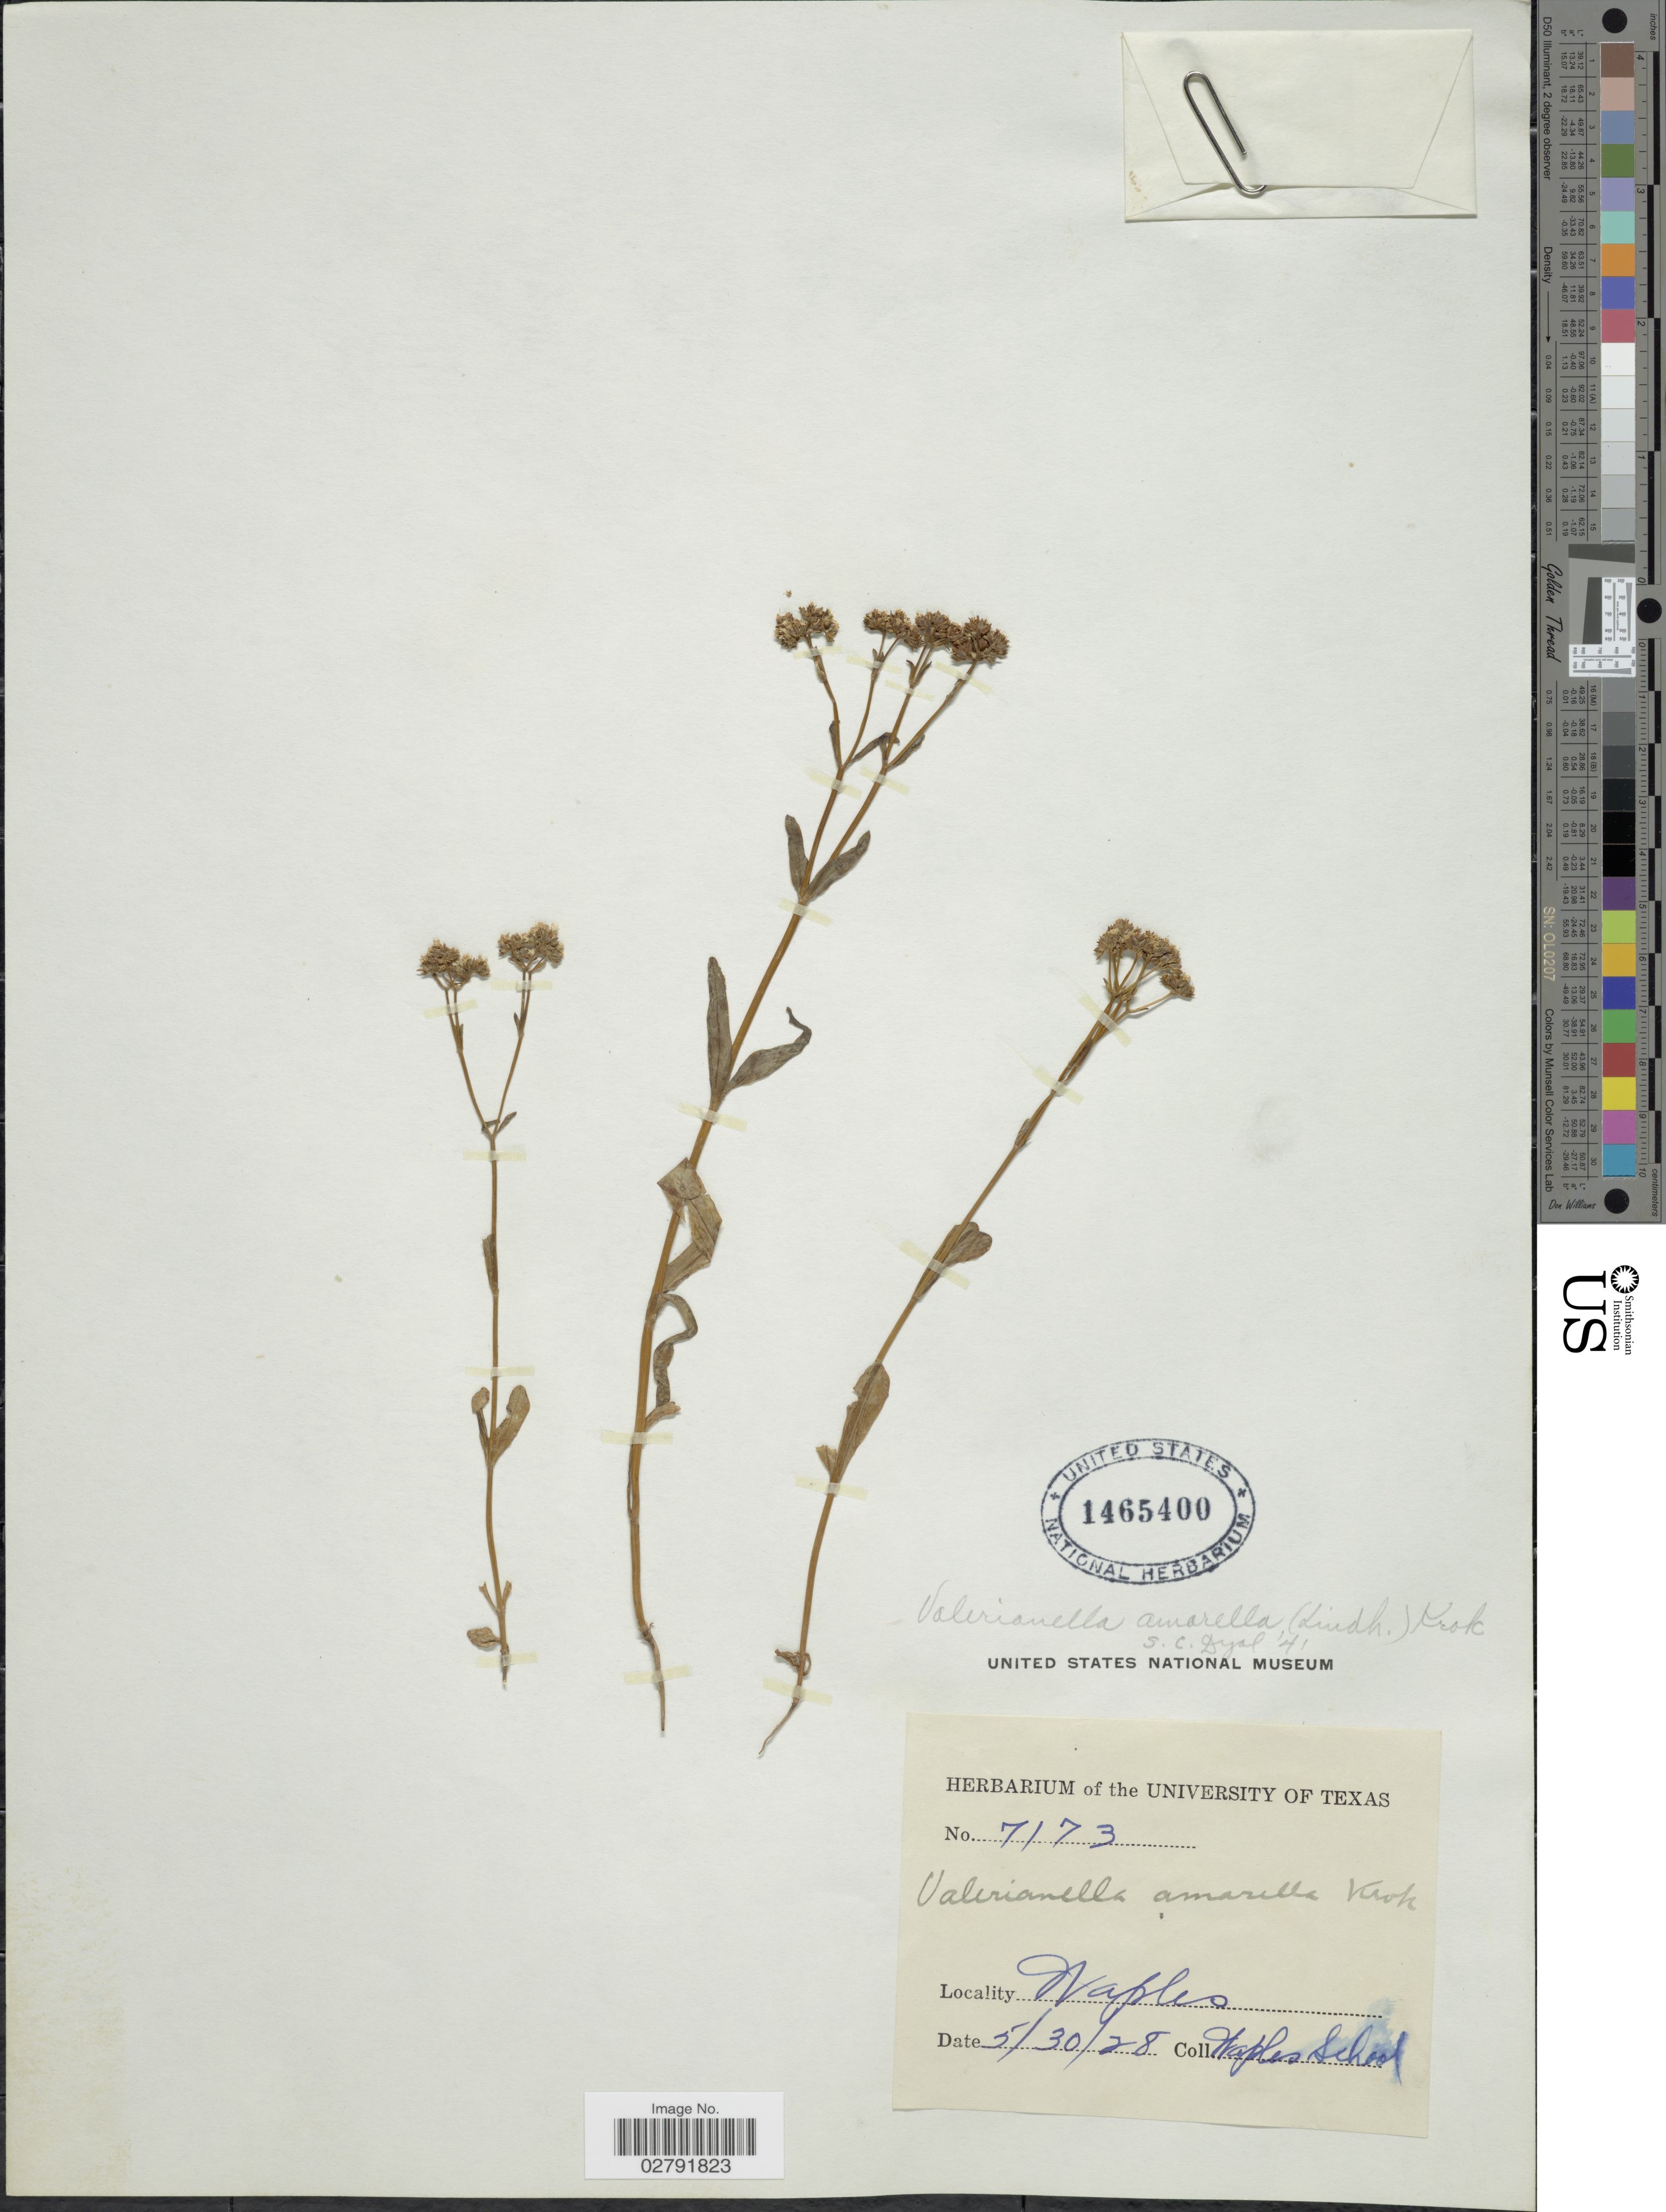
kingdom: Plantae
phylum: Tracheophyta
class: Magnoliopsida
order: Dipsacales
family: Caprifoliaceae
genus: Valerianella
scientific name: Valerianella amarella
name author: (Lindl. ex Engelm.) Krok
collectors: Waples School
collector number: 7173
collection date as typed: Transcribed d/m/y: 30/5/28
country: United States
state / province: Texas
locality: Waples.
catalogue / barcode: US 1465400